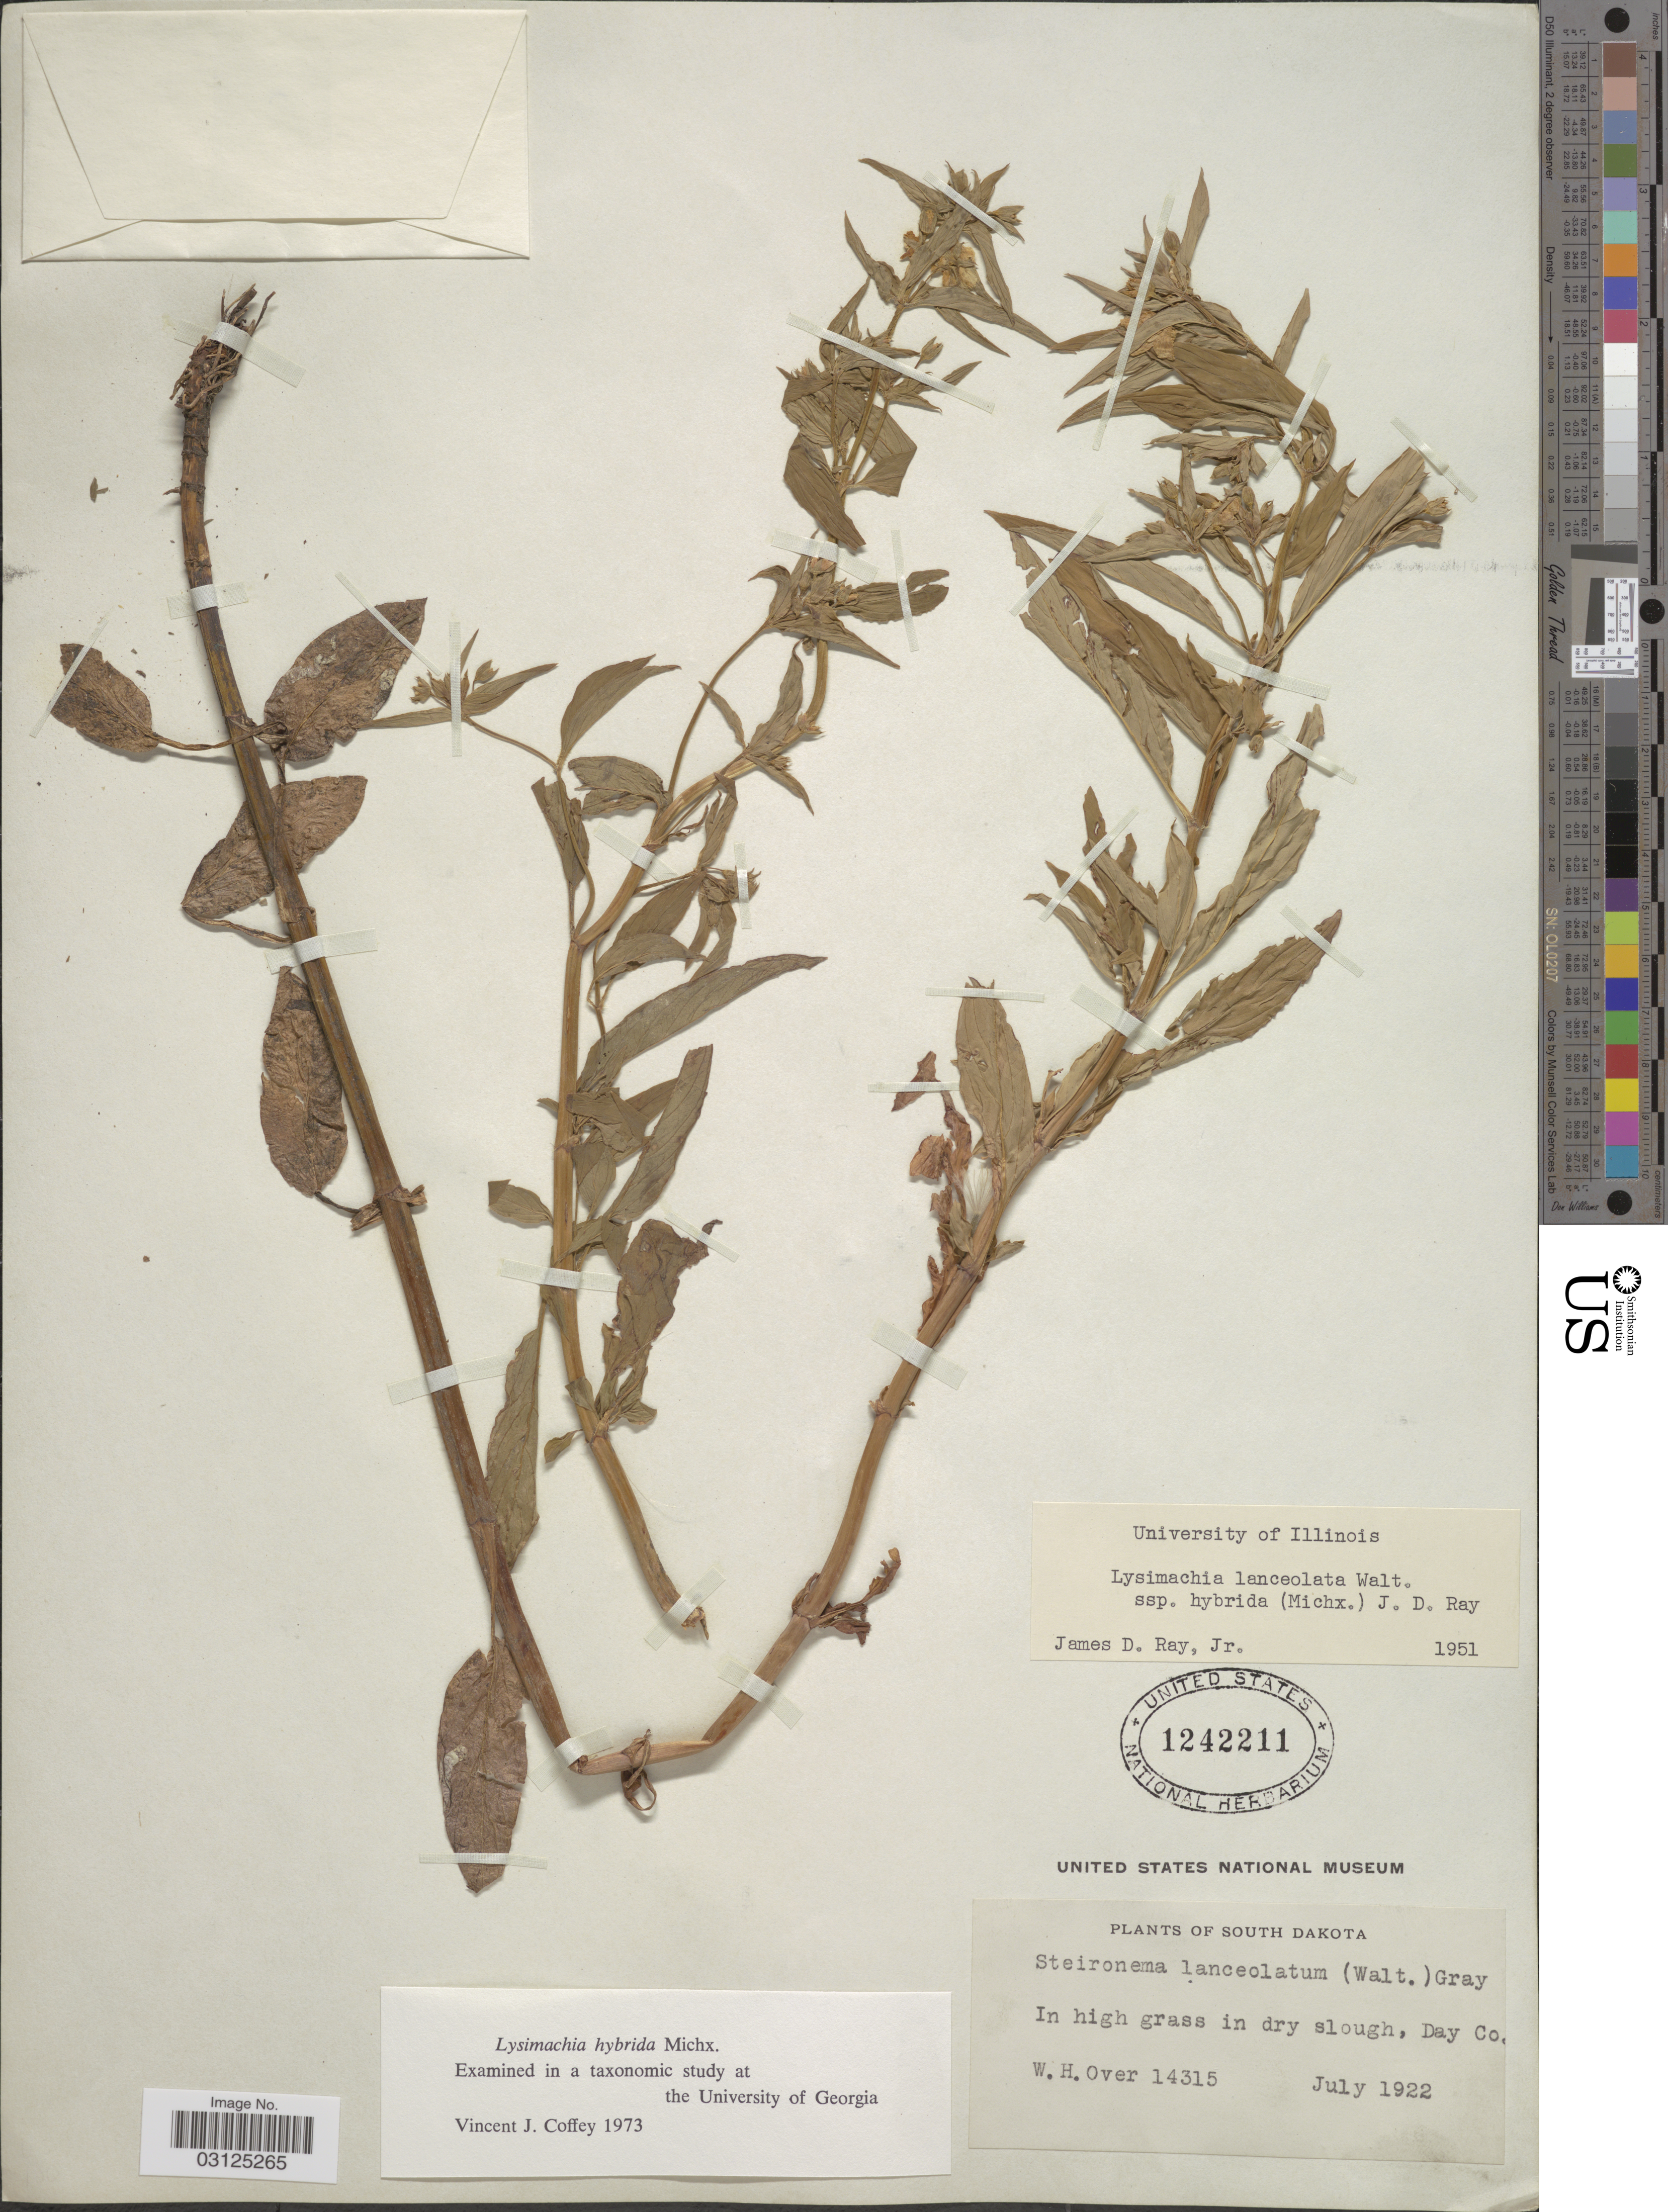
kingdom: Plantae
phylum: Tracheophyta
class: Magnoliopsida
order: Ericales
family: Primulaceae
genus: Lysimachia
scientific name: Lysimachia hybrida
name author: Michx.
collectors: W. Over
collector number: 14315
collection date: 1922-07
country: United States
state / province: South Dakota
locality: In high grass in dry slough, Day Co.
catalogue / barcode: US 1242211